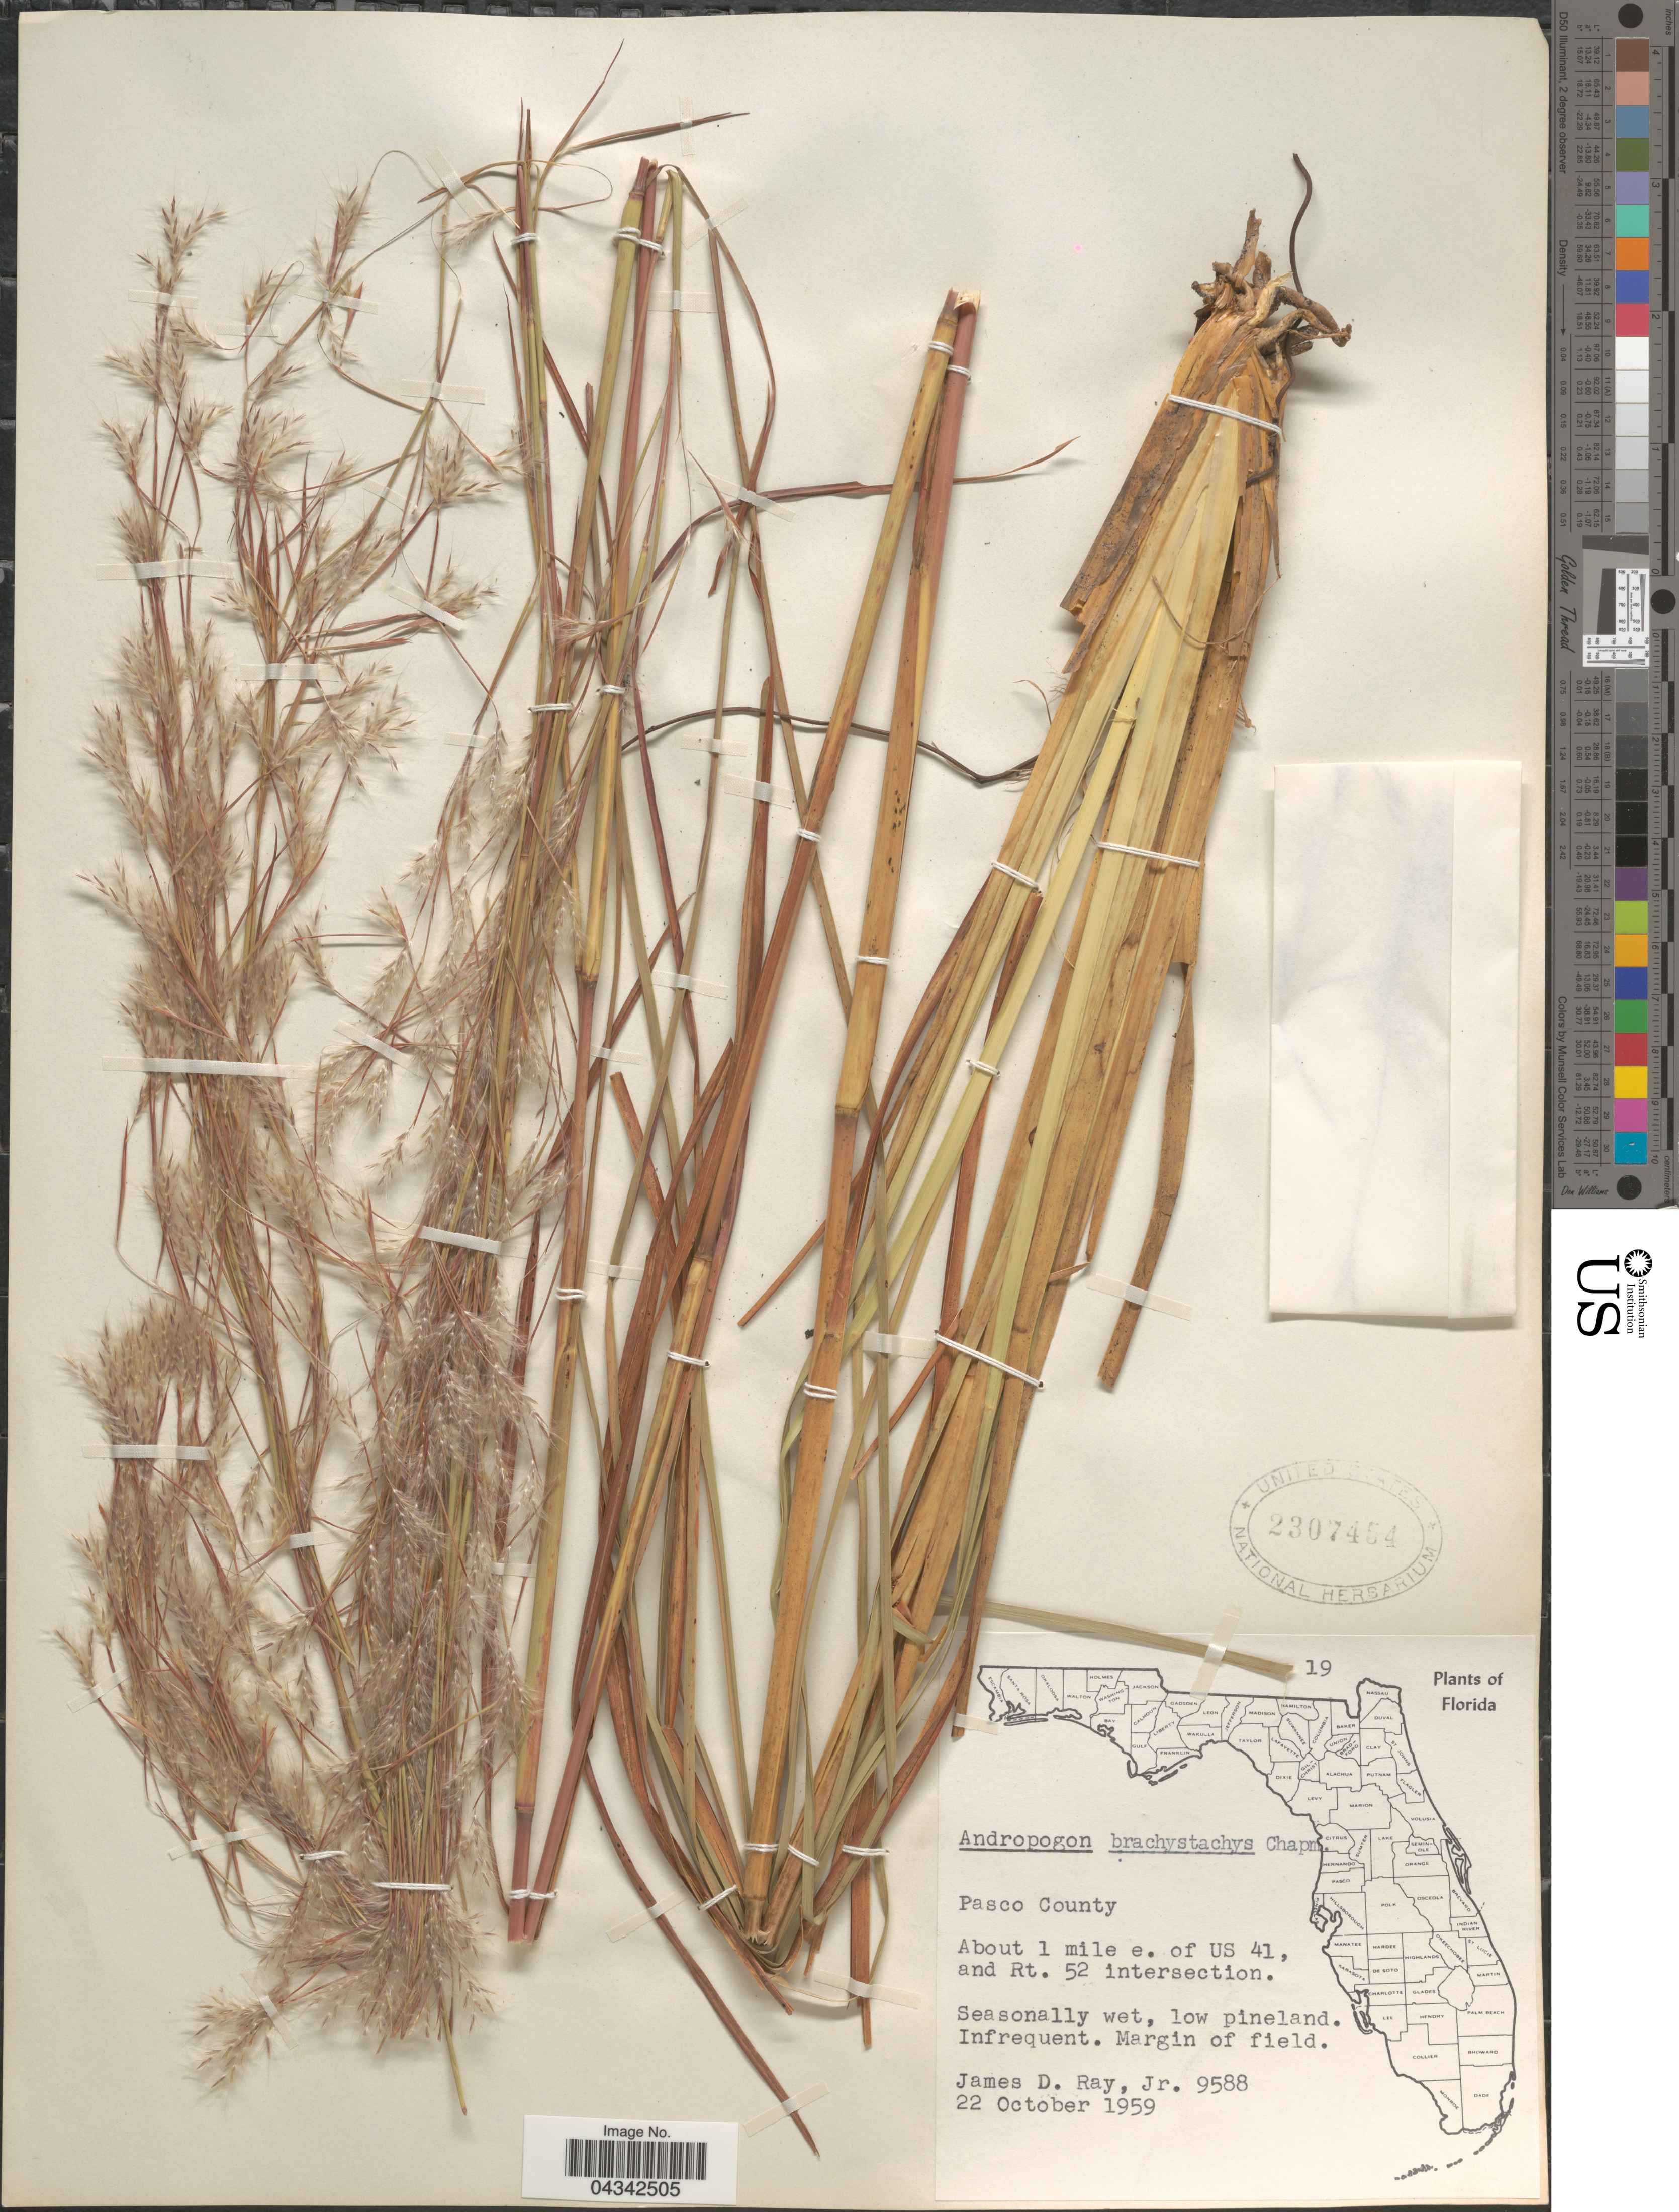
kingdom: Plantae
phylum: Tracheophyta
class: Liliopsida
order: Poales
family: Poaceae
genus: Andropogon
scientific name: Andropogon brachystachyus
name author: Chapm.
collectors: J. D. Ray Jr.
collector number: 9588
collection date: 1959-10-22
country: United States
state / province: Florida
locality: Pasco County. About 1 mile e. of US 41, and Rt. 52 intersection.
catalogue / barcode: US 2307454